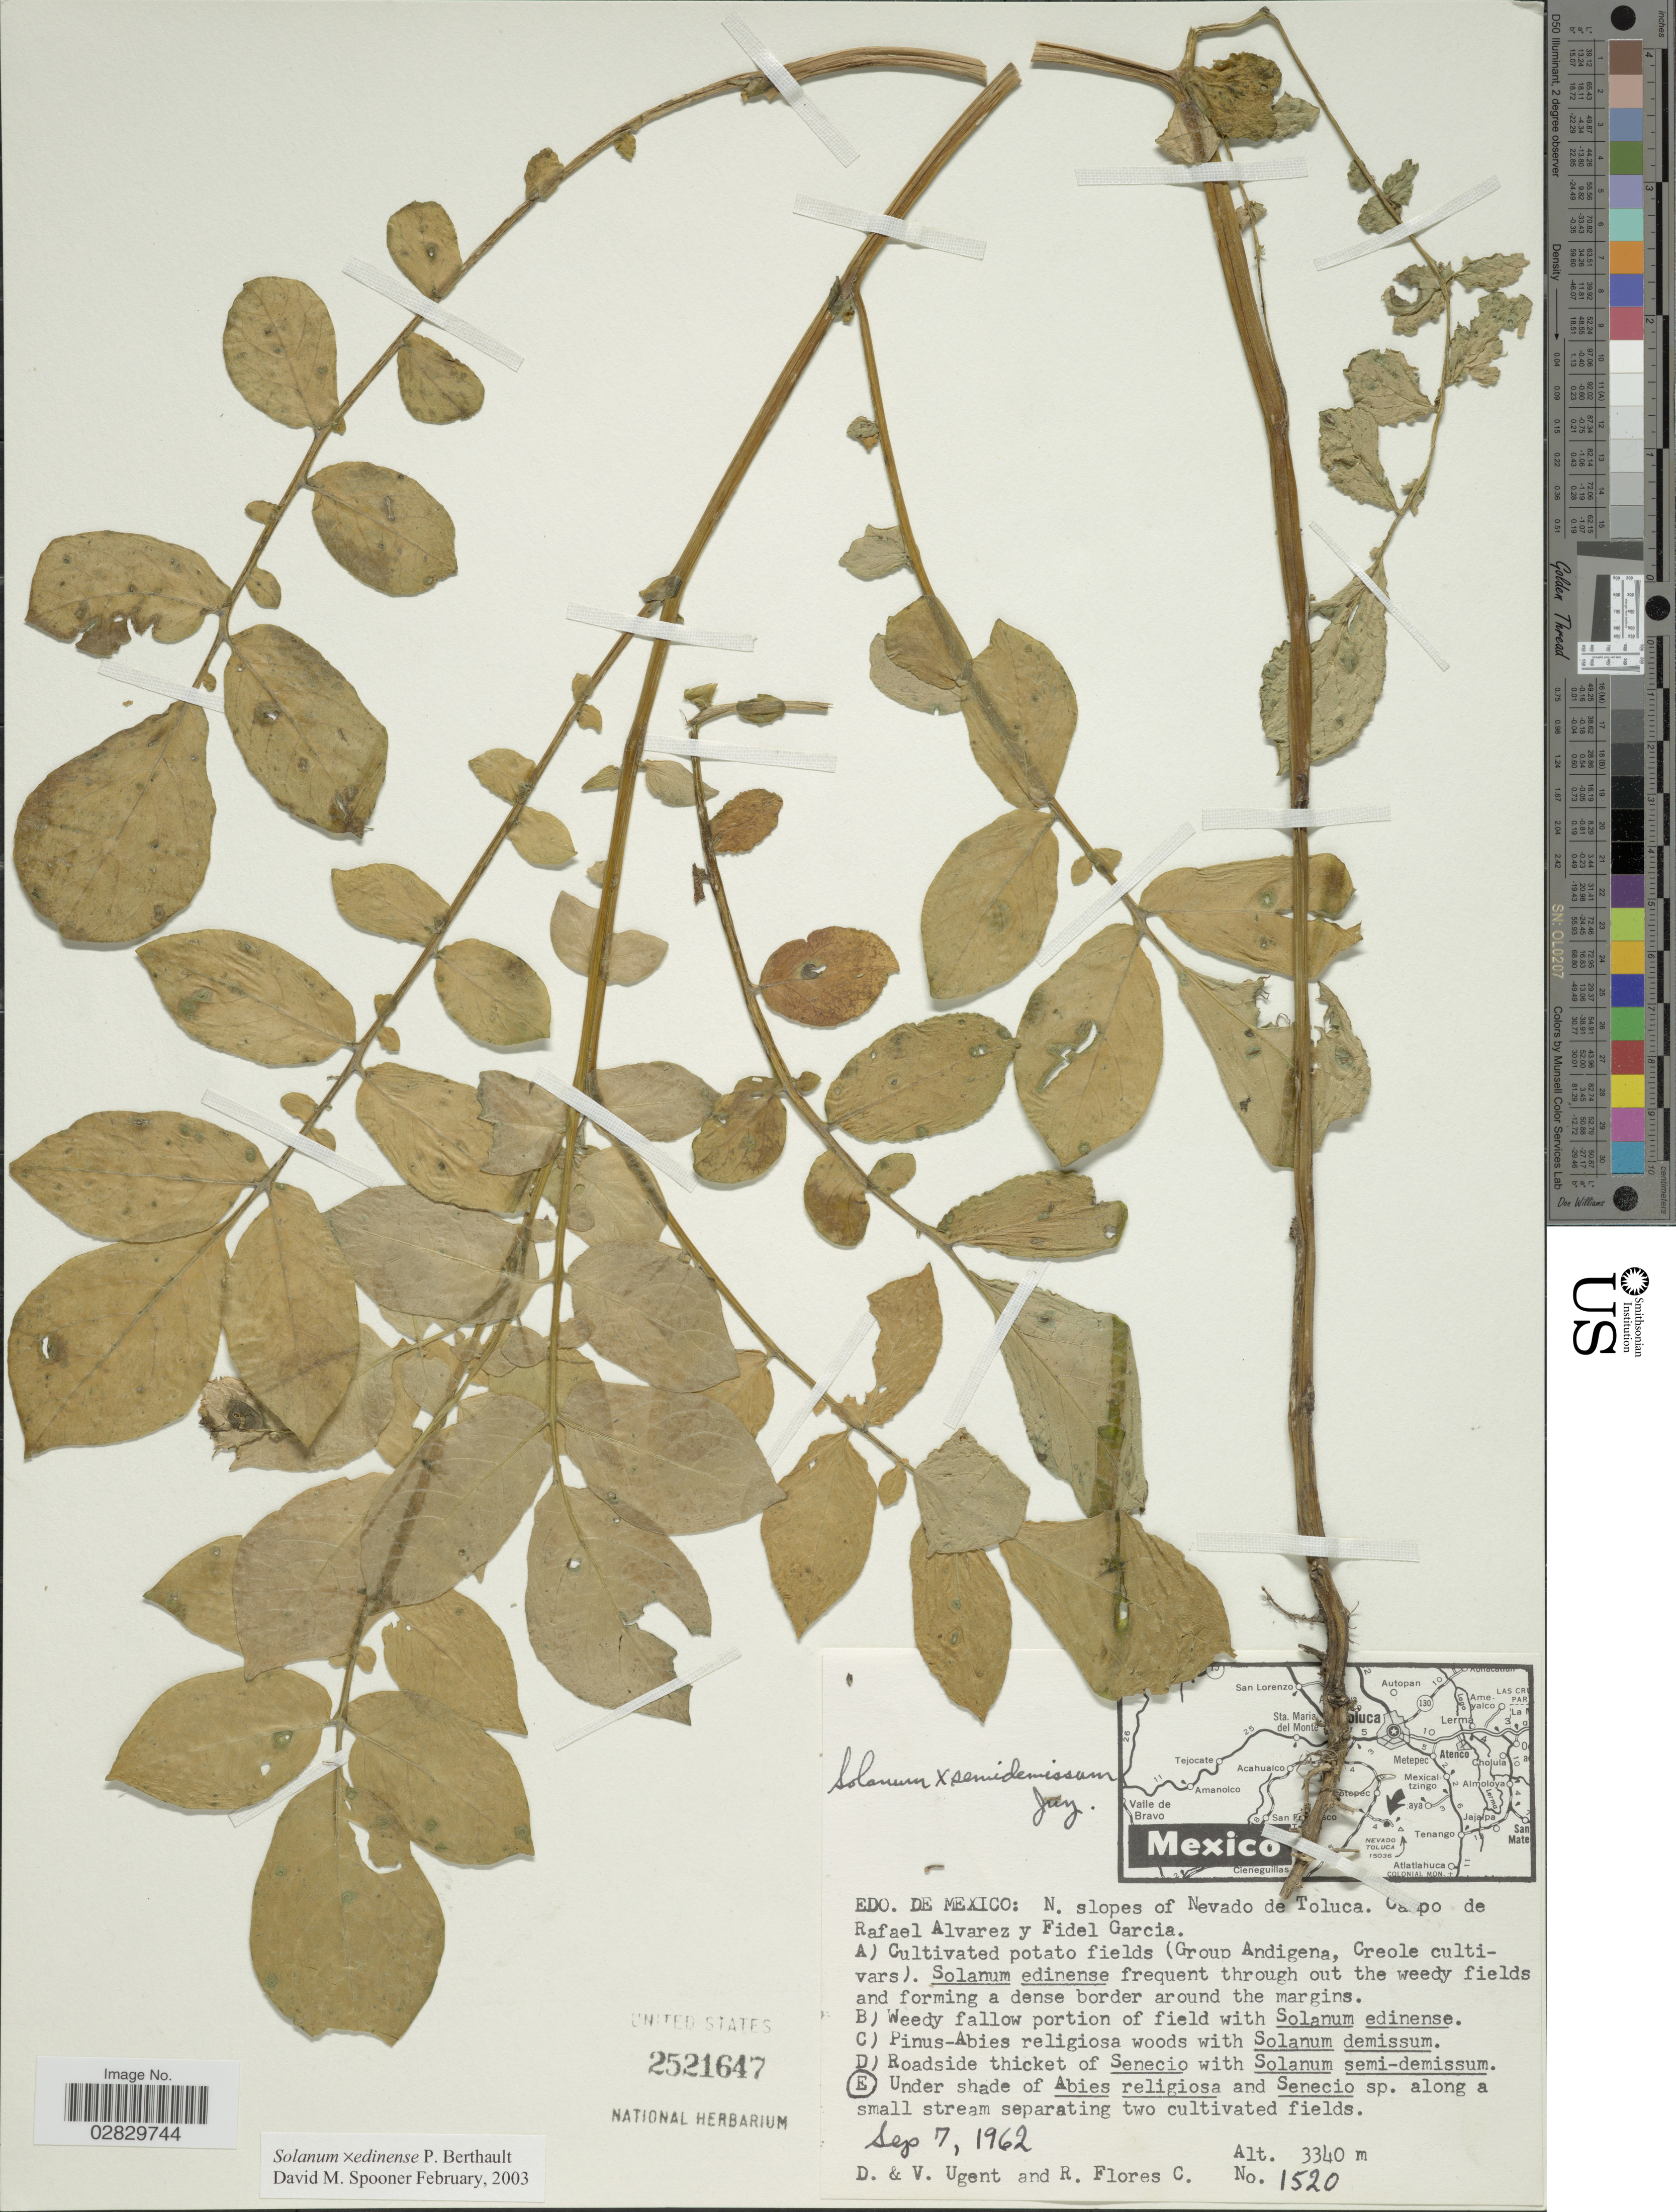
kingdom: Plantae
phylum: Tracheophyta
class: Magnoliopsida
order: Solanales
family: Solanaceae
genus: Solanum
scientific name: Solanum edinense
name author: Berthault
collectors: D. Ugent, V. Ugent & R. Flores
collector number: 1520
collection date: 1962-09-07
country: Mexico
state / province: México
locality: N. slopes of Nevado de Toluca, Campo de Rafael Alvarez Fidel Garcia.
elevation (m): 3340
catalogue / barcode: US 2521647